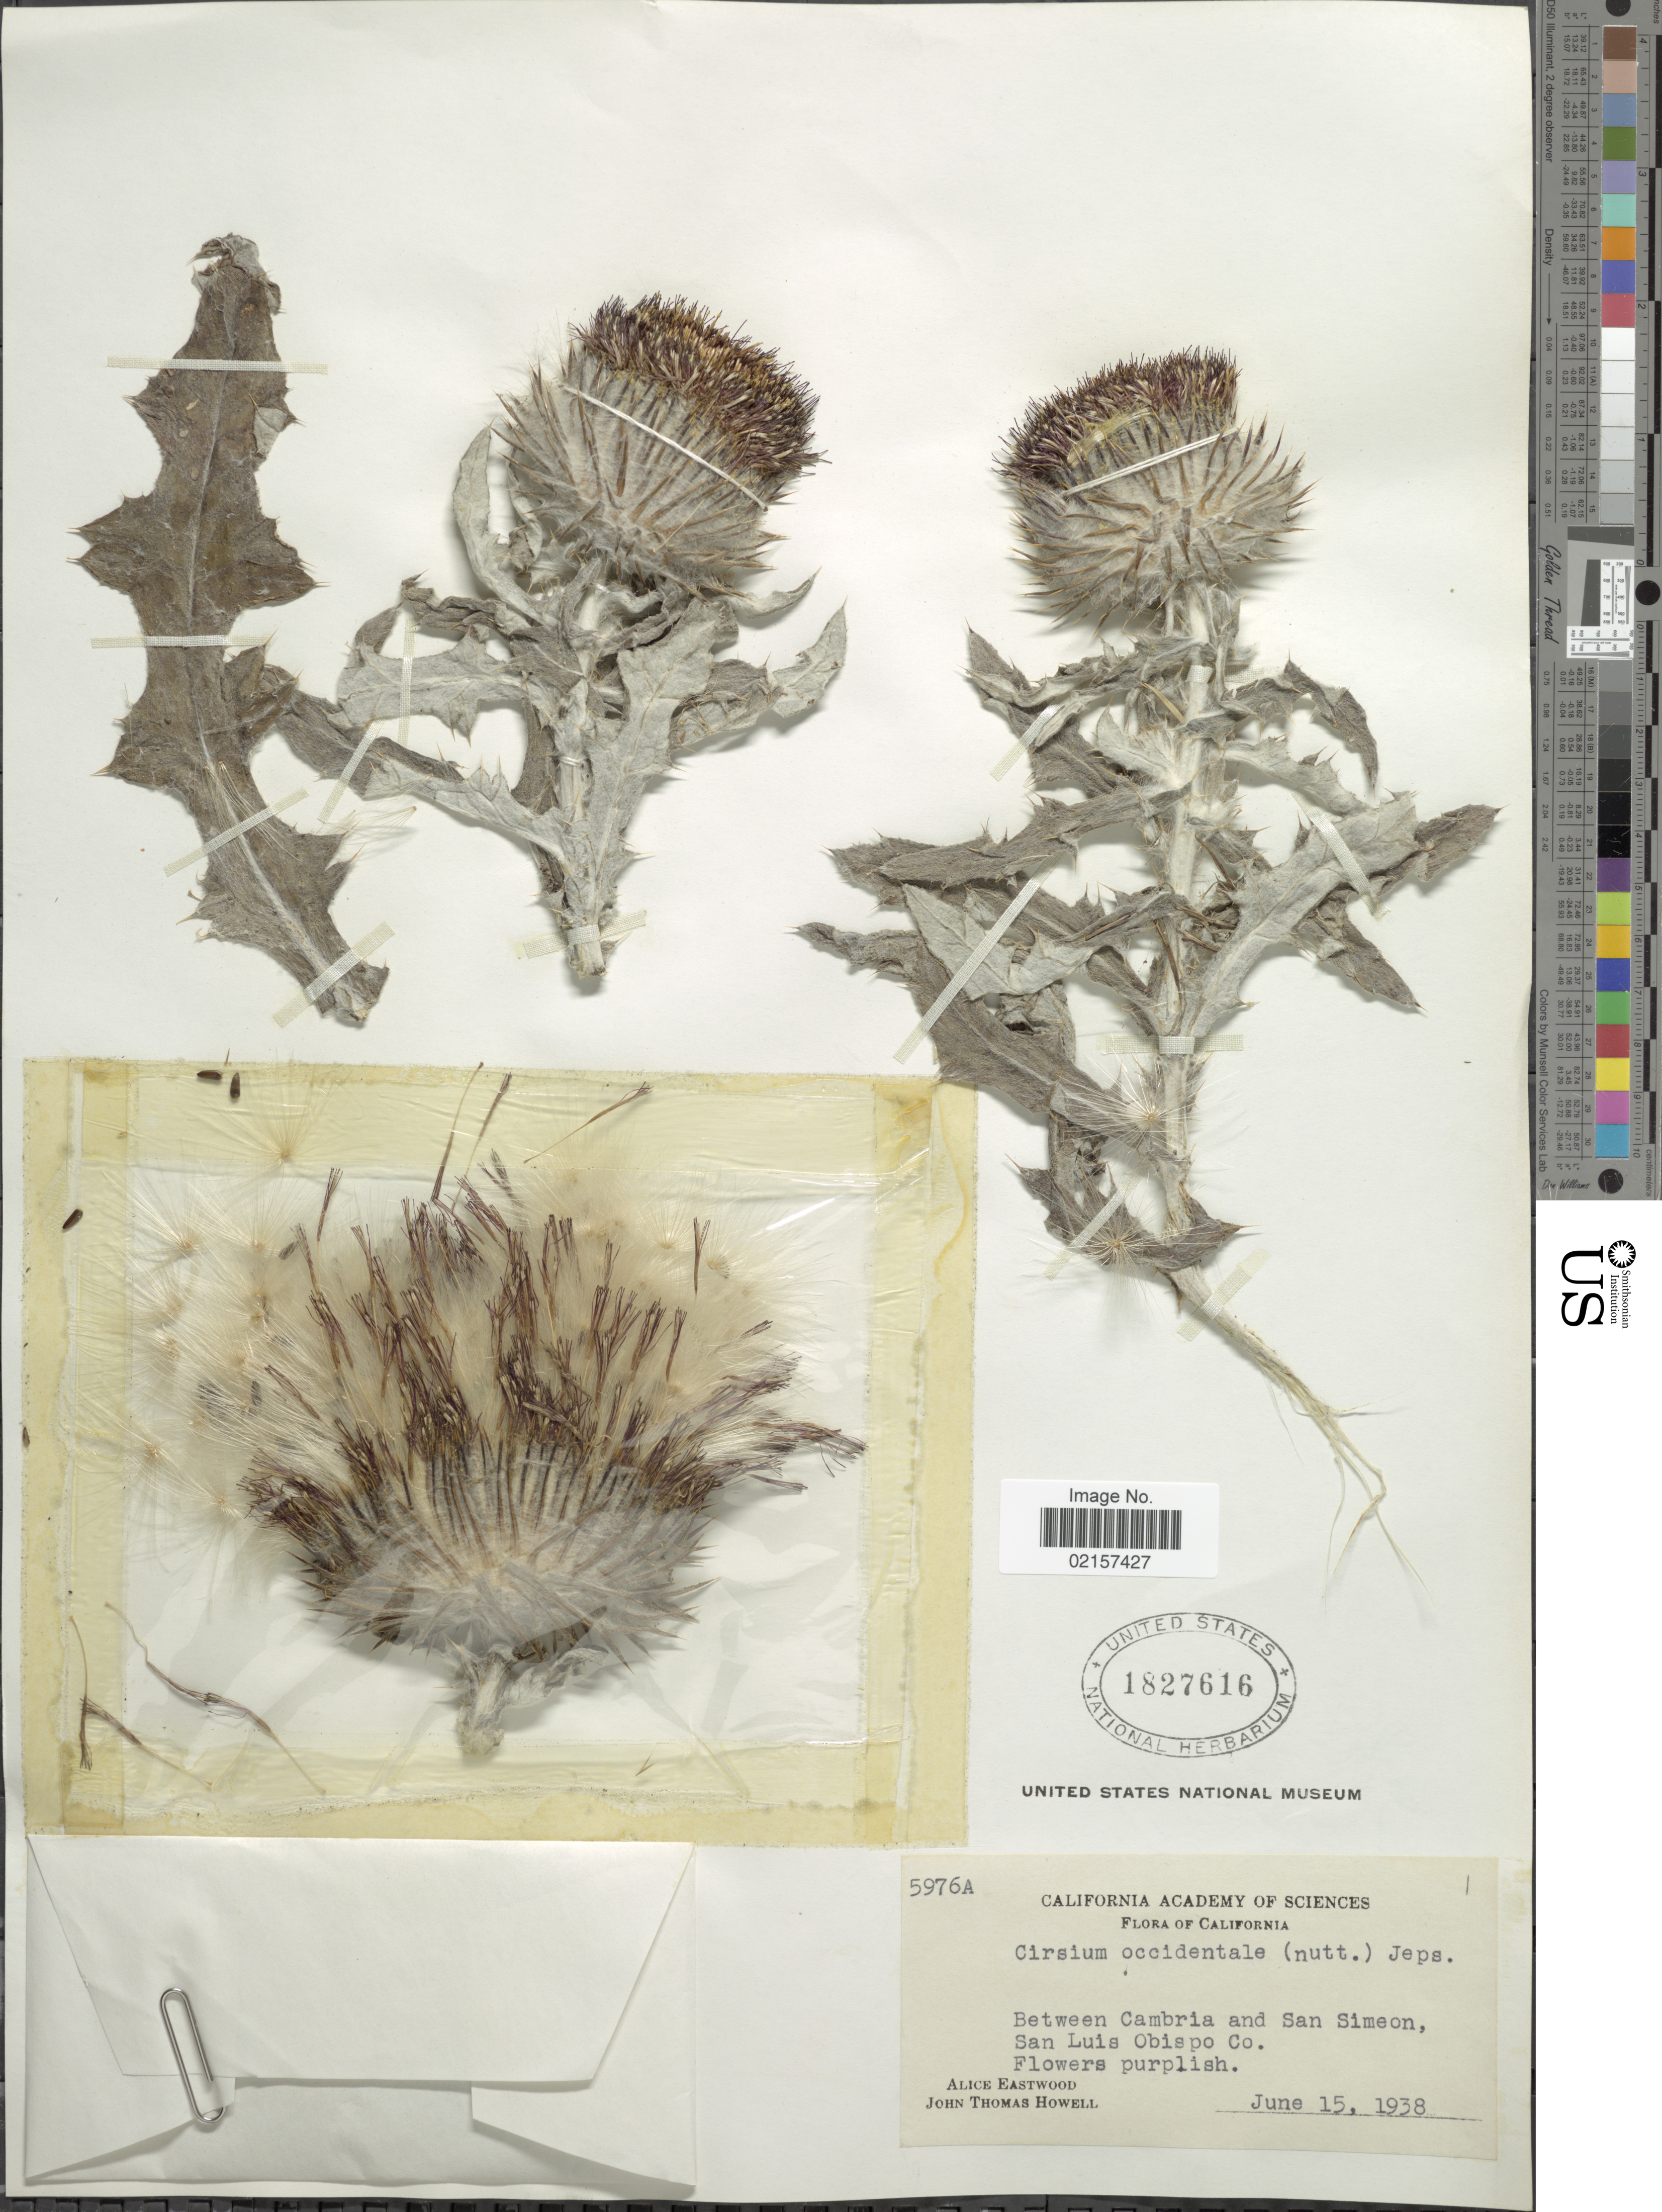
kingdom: Plantae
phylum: Tracheophyta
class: Magnoliopsida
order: Asterales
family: Asteraceae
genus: Cirsium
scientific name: Cirsium occidentale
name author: (Nutt.) Jeps.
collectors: A. Eastwood & J. T. Howell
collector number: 5976A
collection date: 1938-06-15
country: United States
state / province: California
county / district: San Luis Obispo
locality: Between Cambria and San Simeon, San Luis Obispo Co.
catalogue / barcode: US 1827616